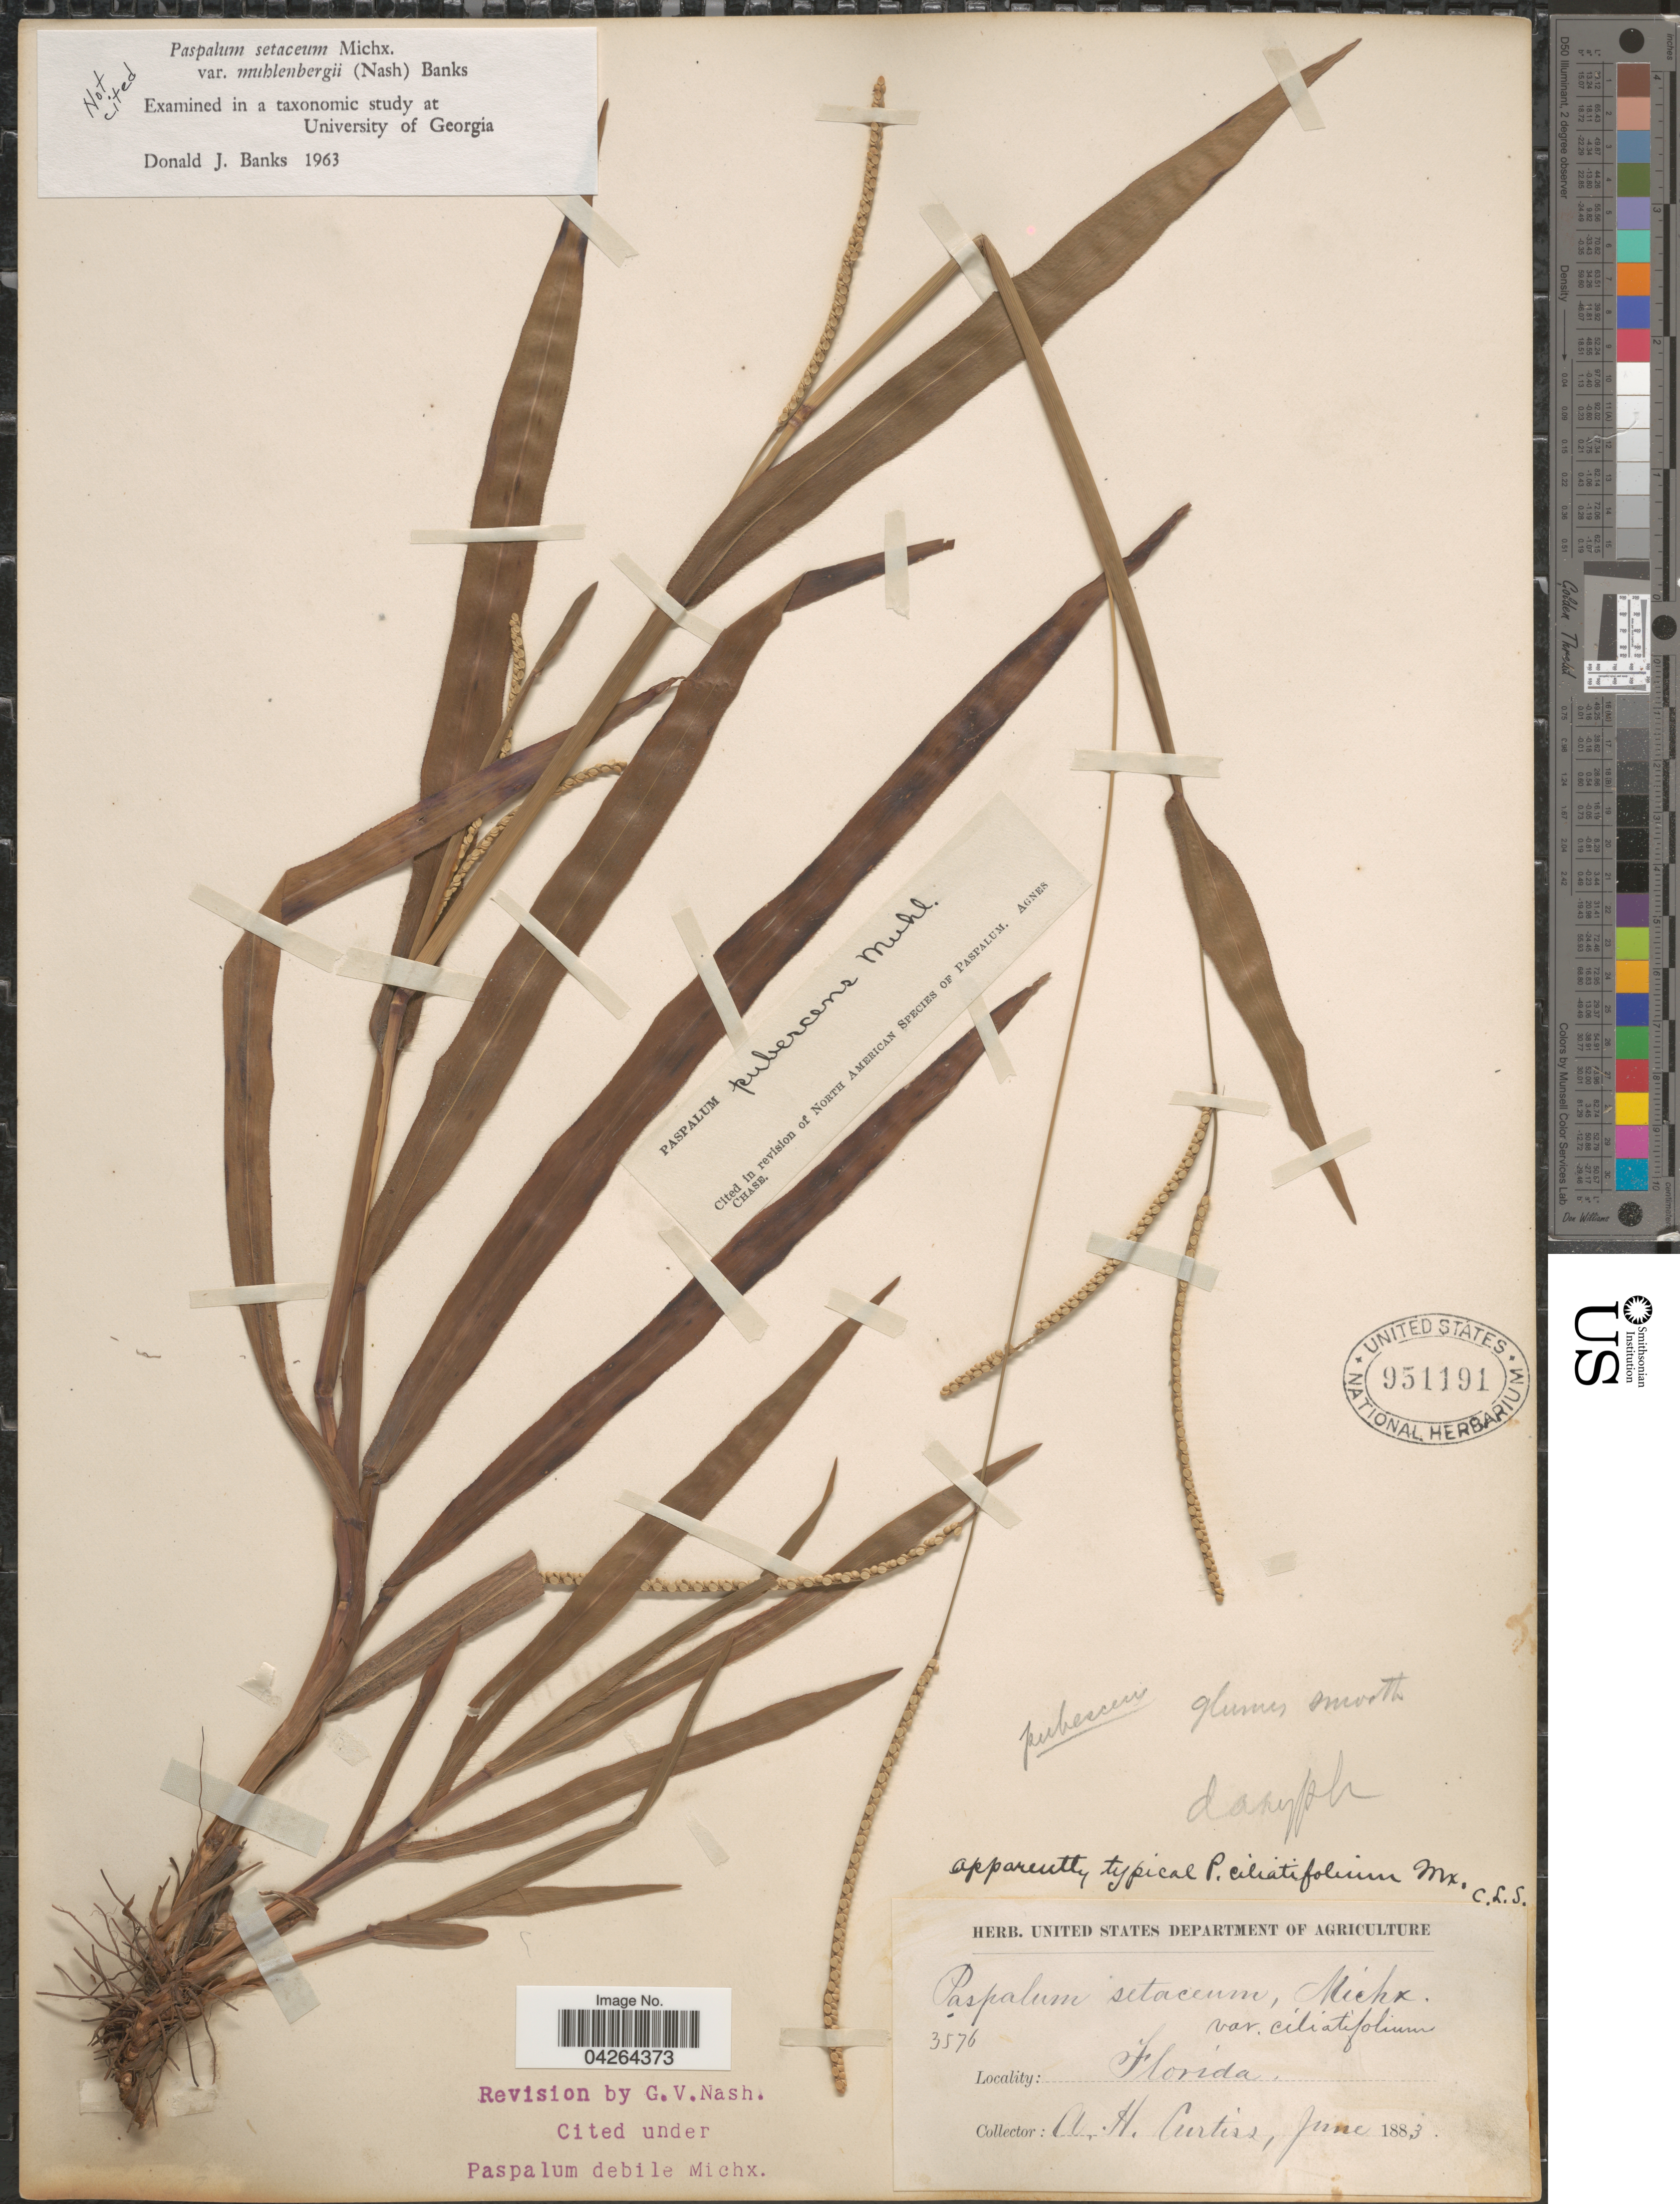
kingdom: Plantae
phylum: Tracheophyta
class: Liliopsida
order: Poales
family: Poaceae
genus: Paspalum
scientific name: Paspalum setaceum var. muhlenbergii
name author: (Nash) D.J. Banks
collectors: A. H. Curtiss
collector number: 3576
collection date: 1883-06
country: United States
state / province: Florida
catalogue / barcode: US 951191